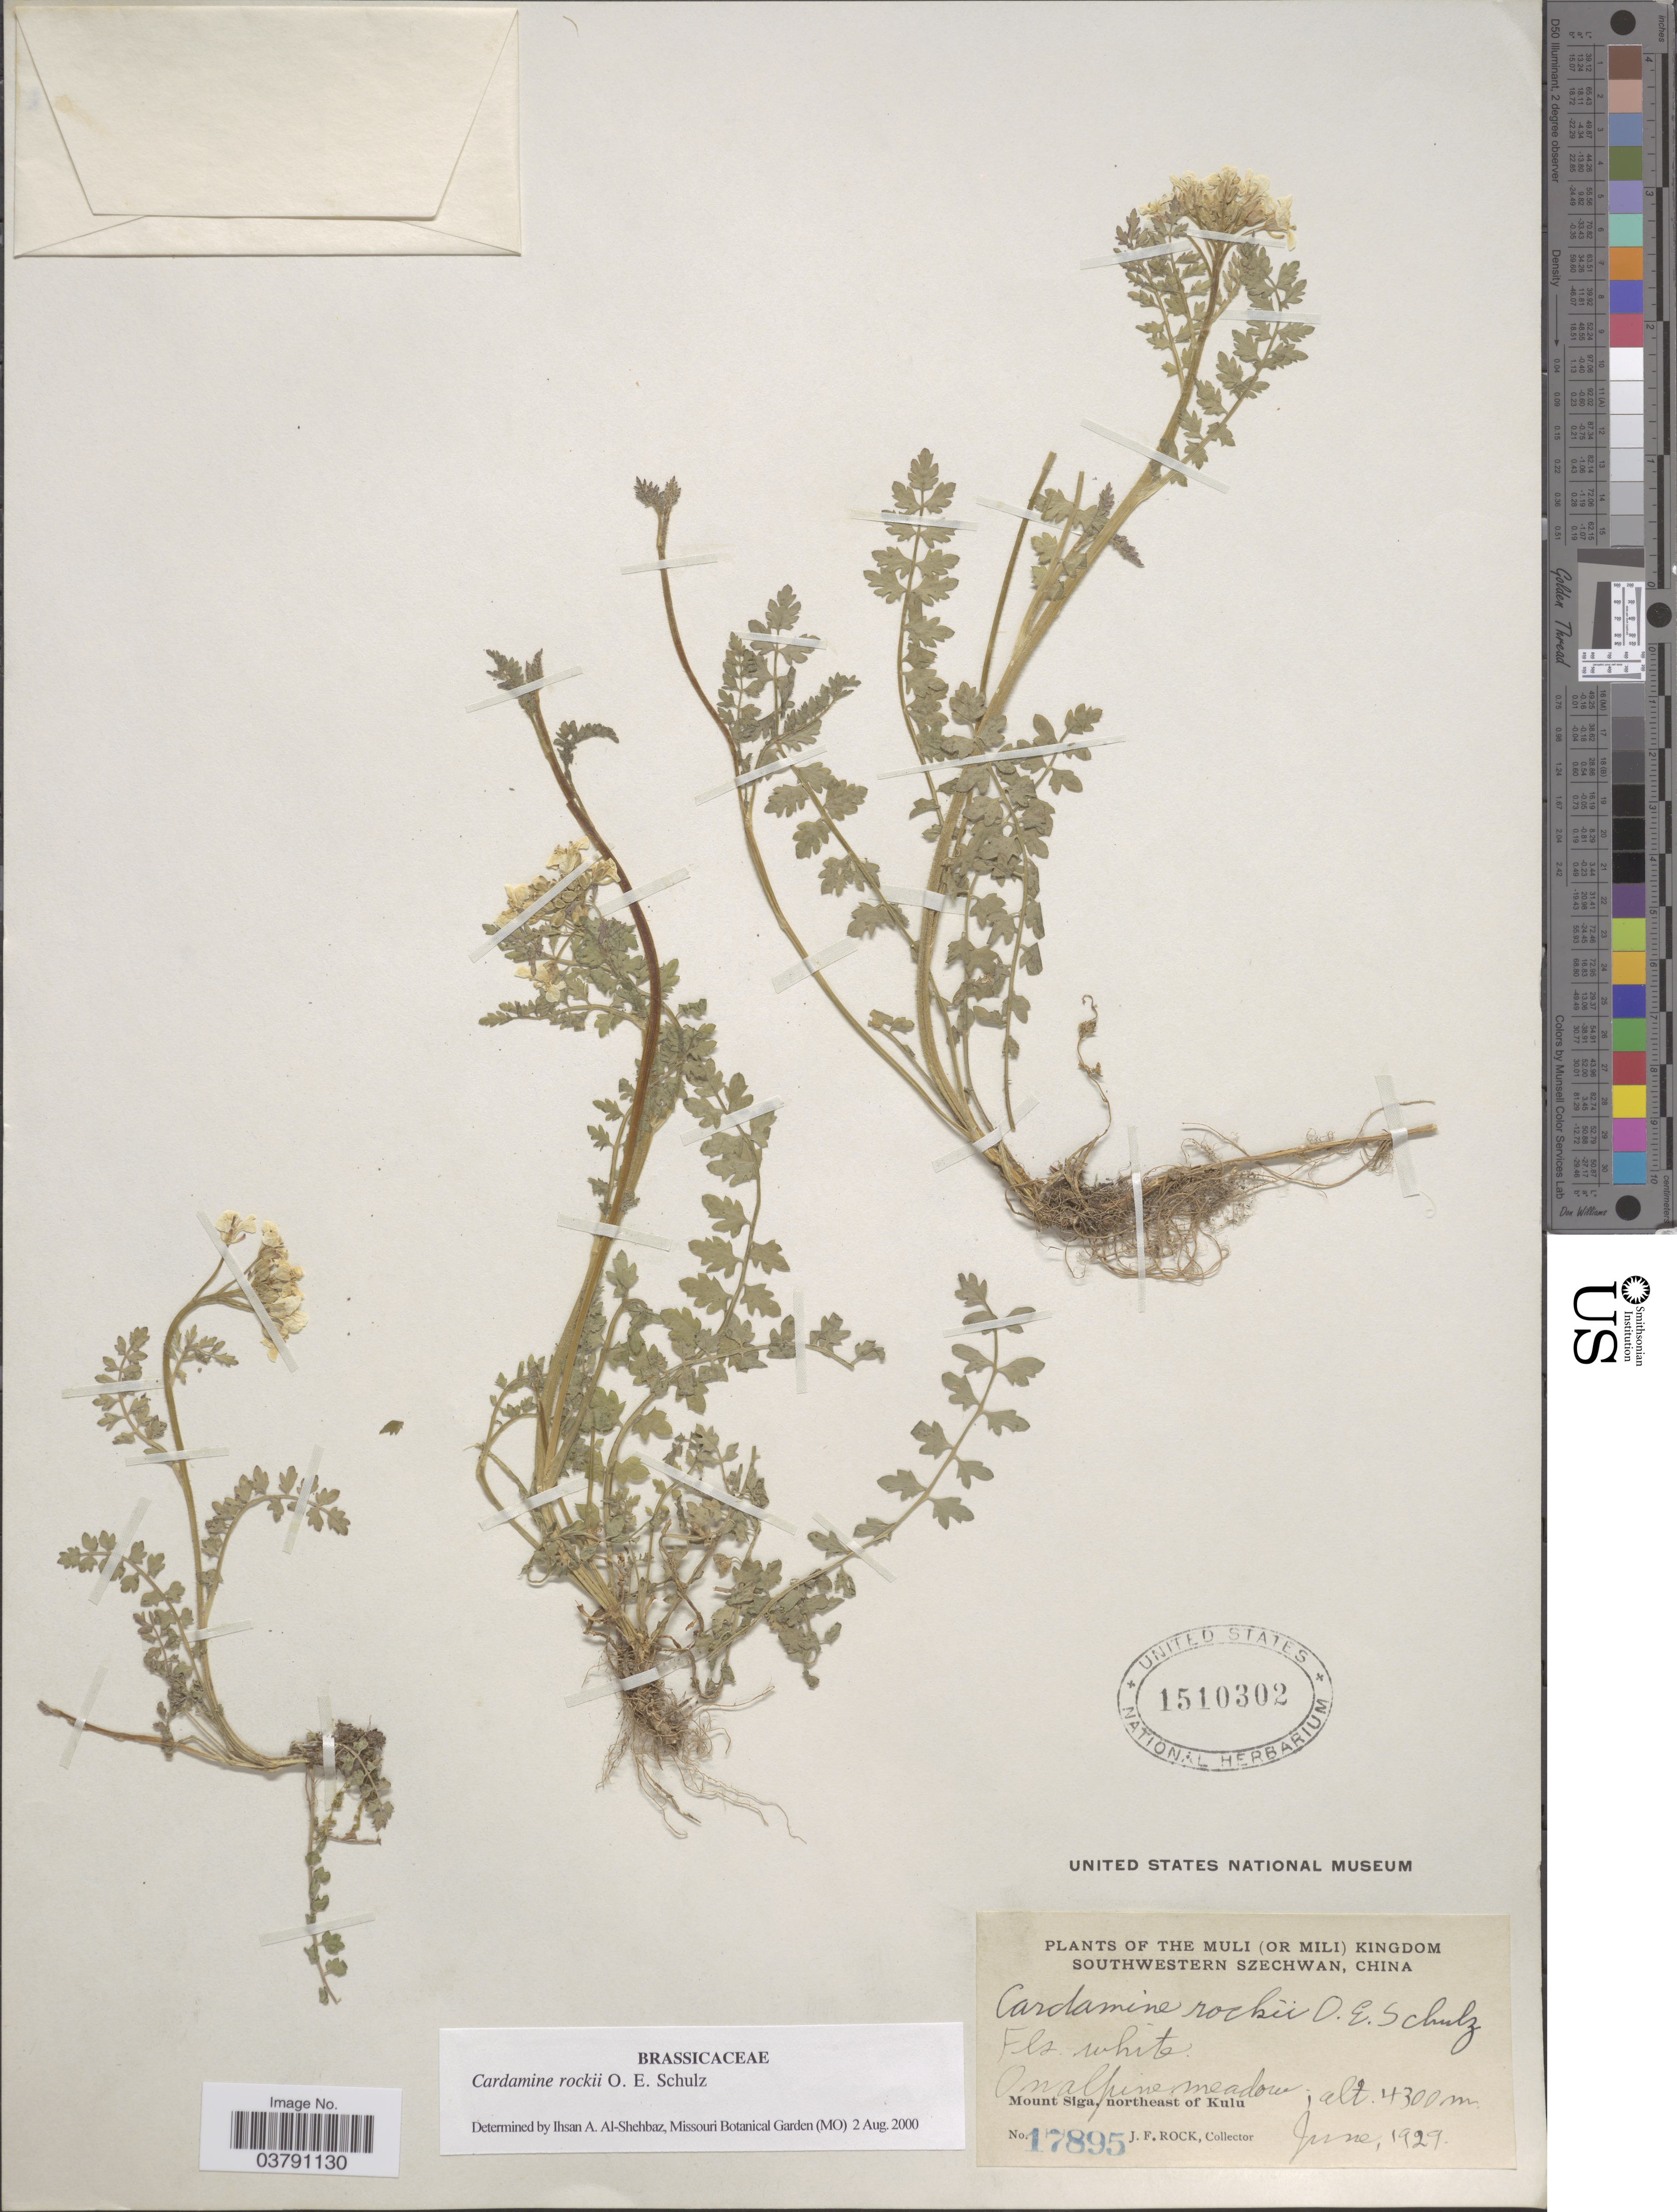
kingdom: Plantae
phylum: Tracheophyta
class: Magnoliopsida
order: Brassicales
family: Brassicaceae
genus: Cardamine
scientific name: Cardamine rockii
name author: O.E. Schulz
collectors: J. Rock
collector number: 17895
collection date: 1929-06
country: China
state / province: Sichuan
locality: The Muli (or Mili) Kingdom, Southwestern Szechuan. Mount Siga, northeast of Kulu.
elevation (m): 4300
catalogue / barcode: US 1510302